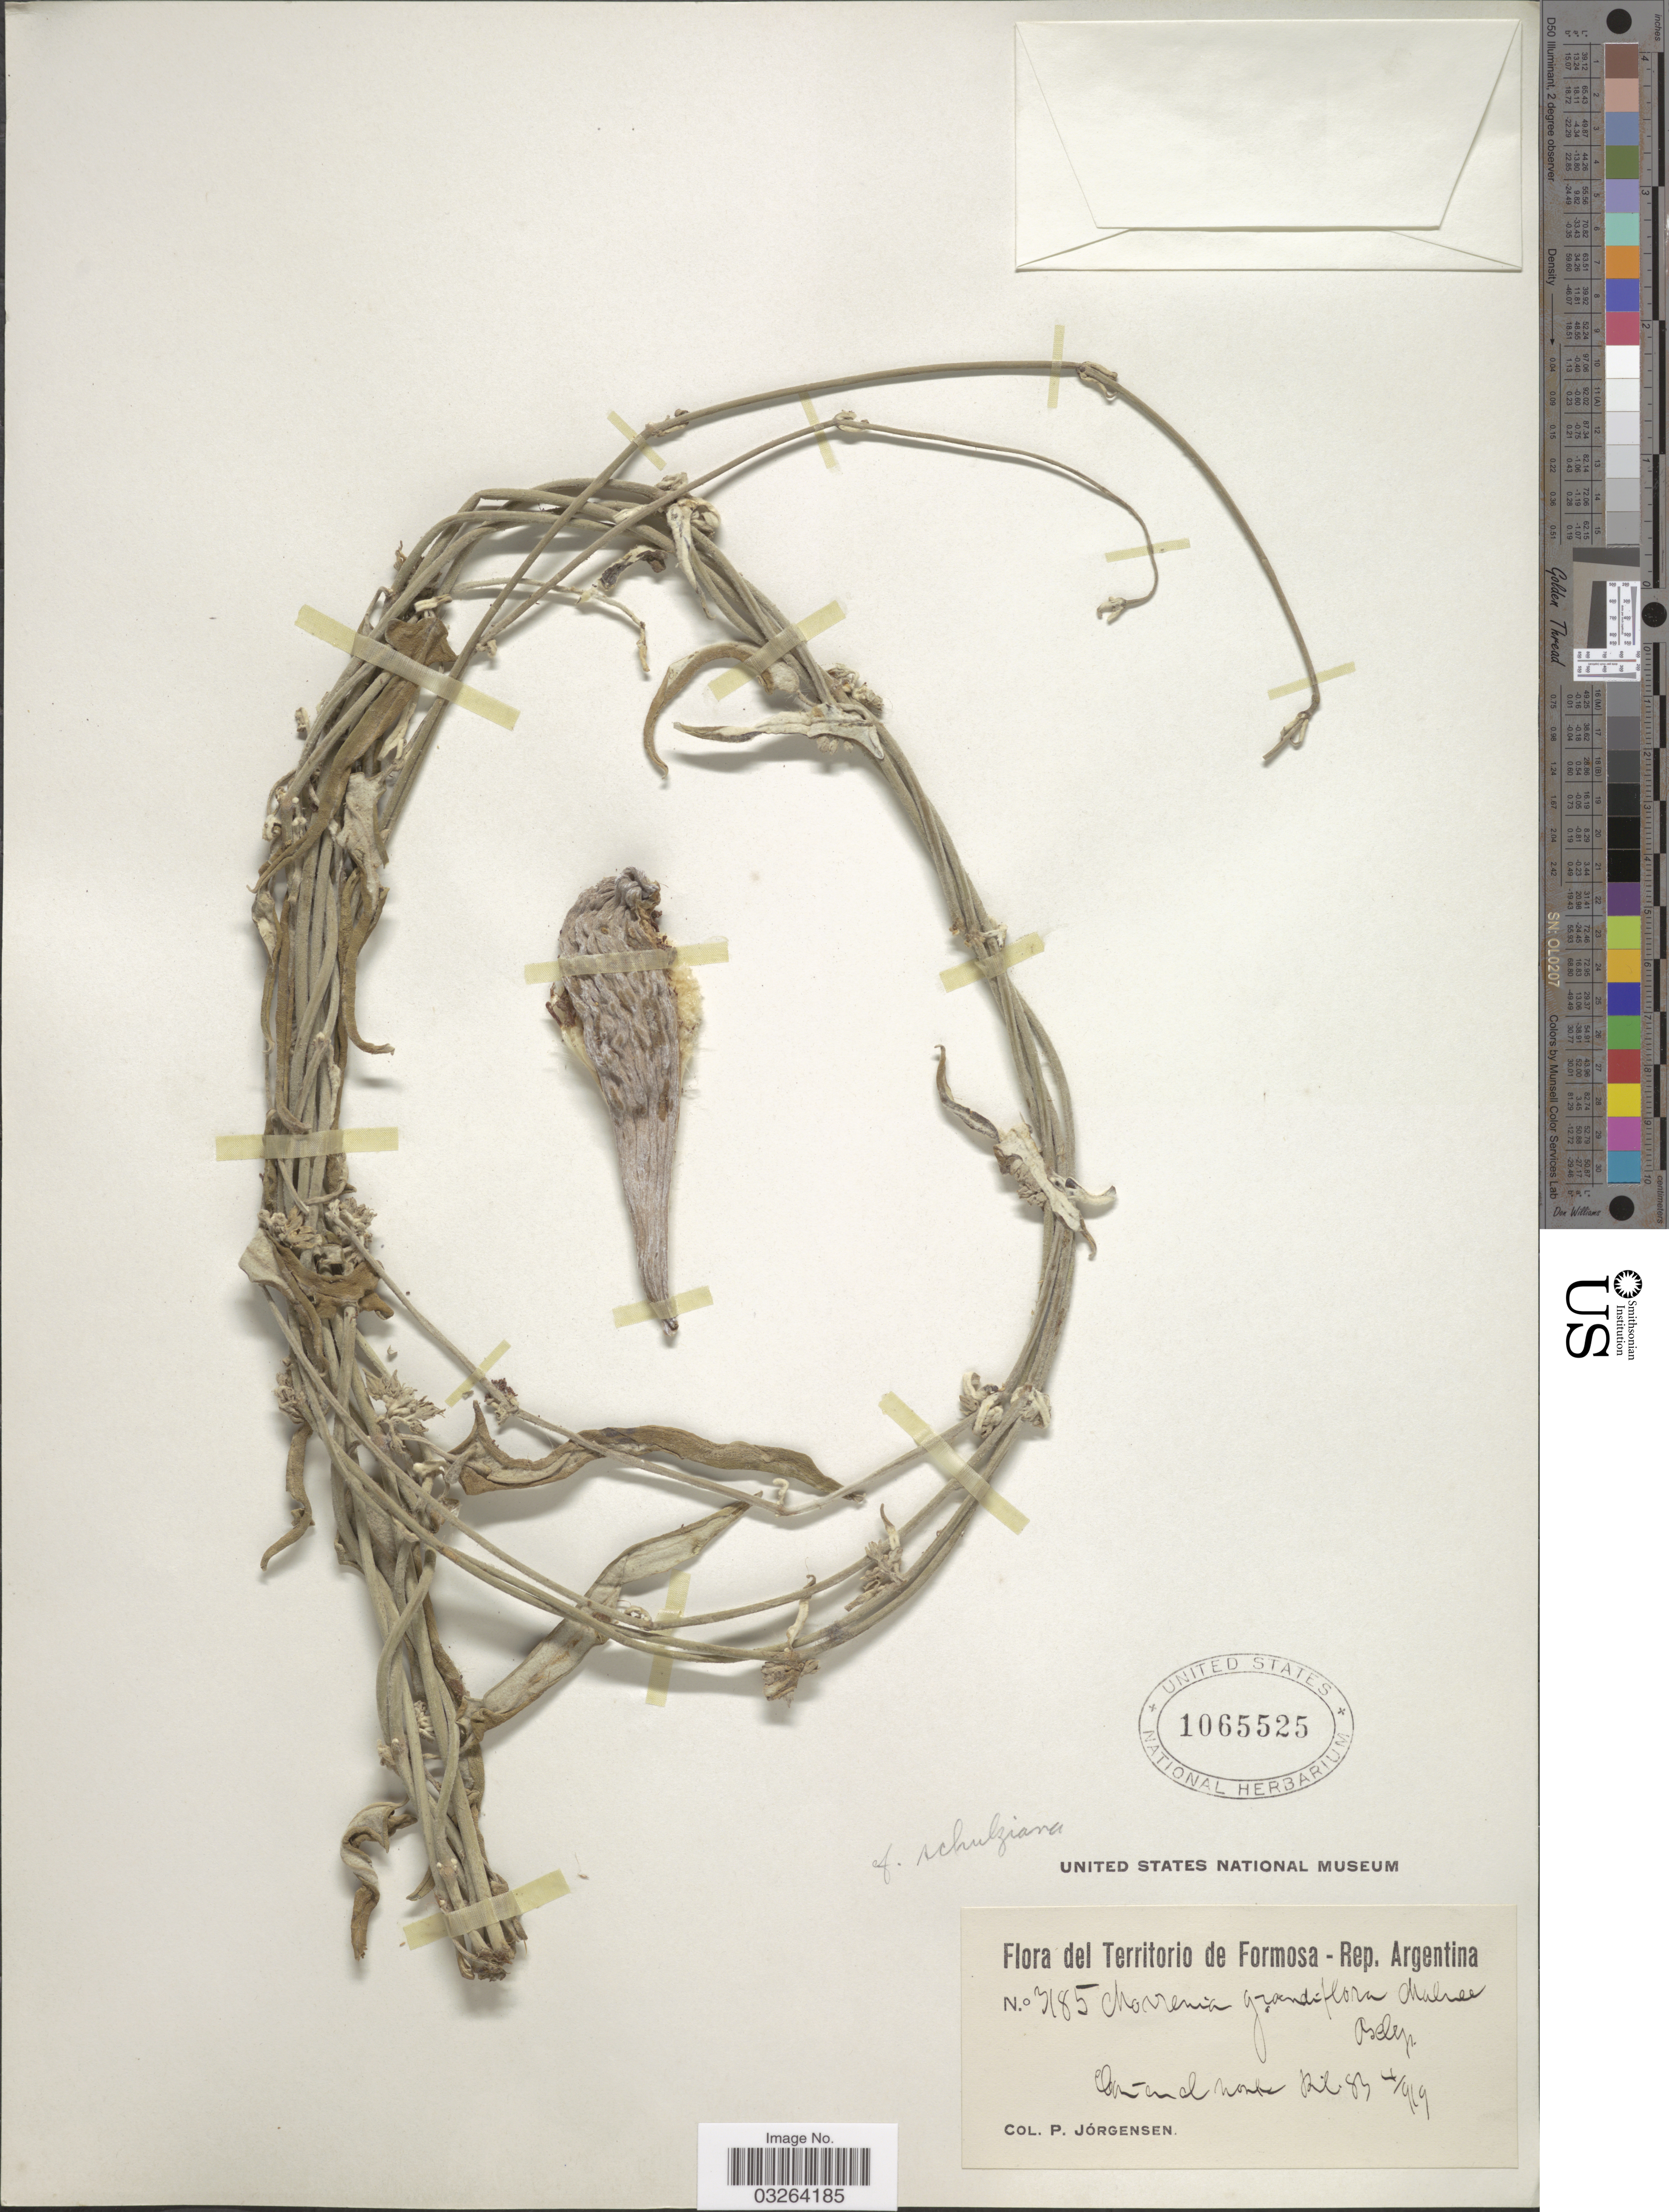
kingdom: Plantae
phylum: Tracheophyta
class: Magnoliopsida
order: Gentianales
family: Apocynaceae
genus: Morrenia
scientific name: Morrenia schulziana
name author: T. Mey.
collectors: P. Jörgensen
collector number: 3185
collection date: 1919-04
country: Argentina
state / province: Formosa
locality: Territorio de Formosa - Rep. Argentina. Comun and monte Rt. 83.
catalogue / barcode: US 1065525